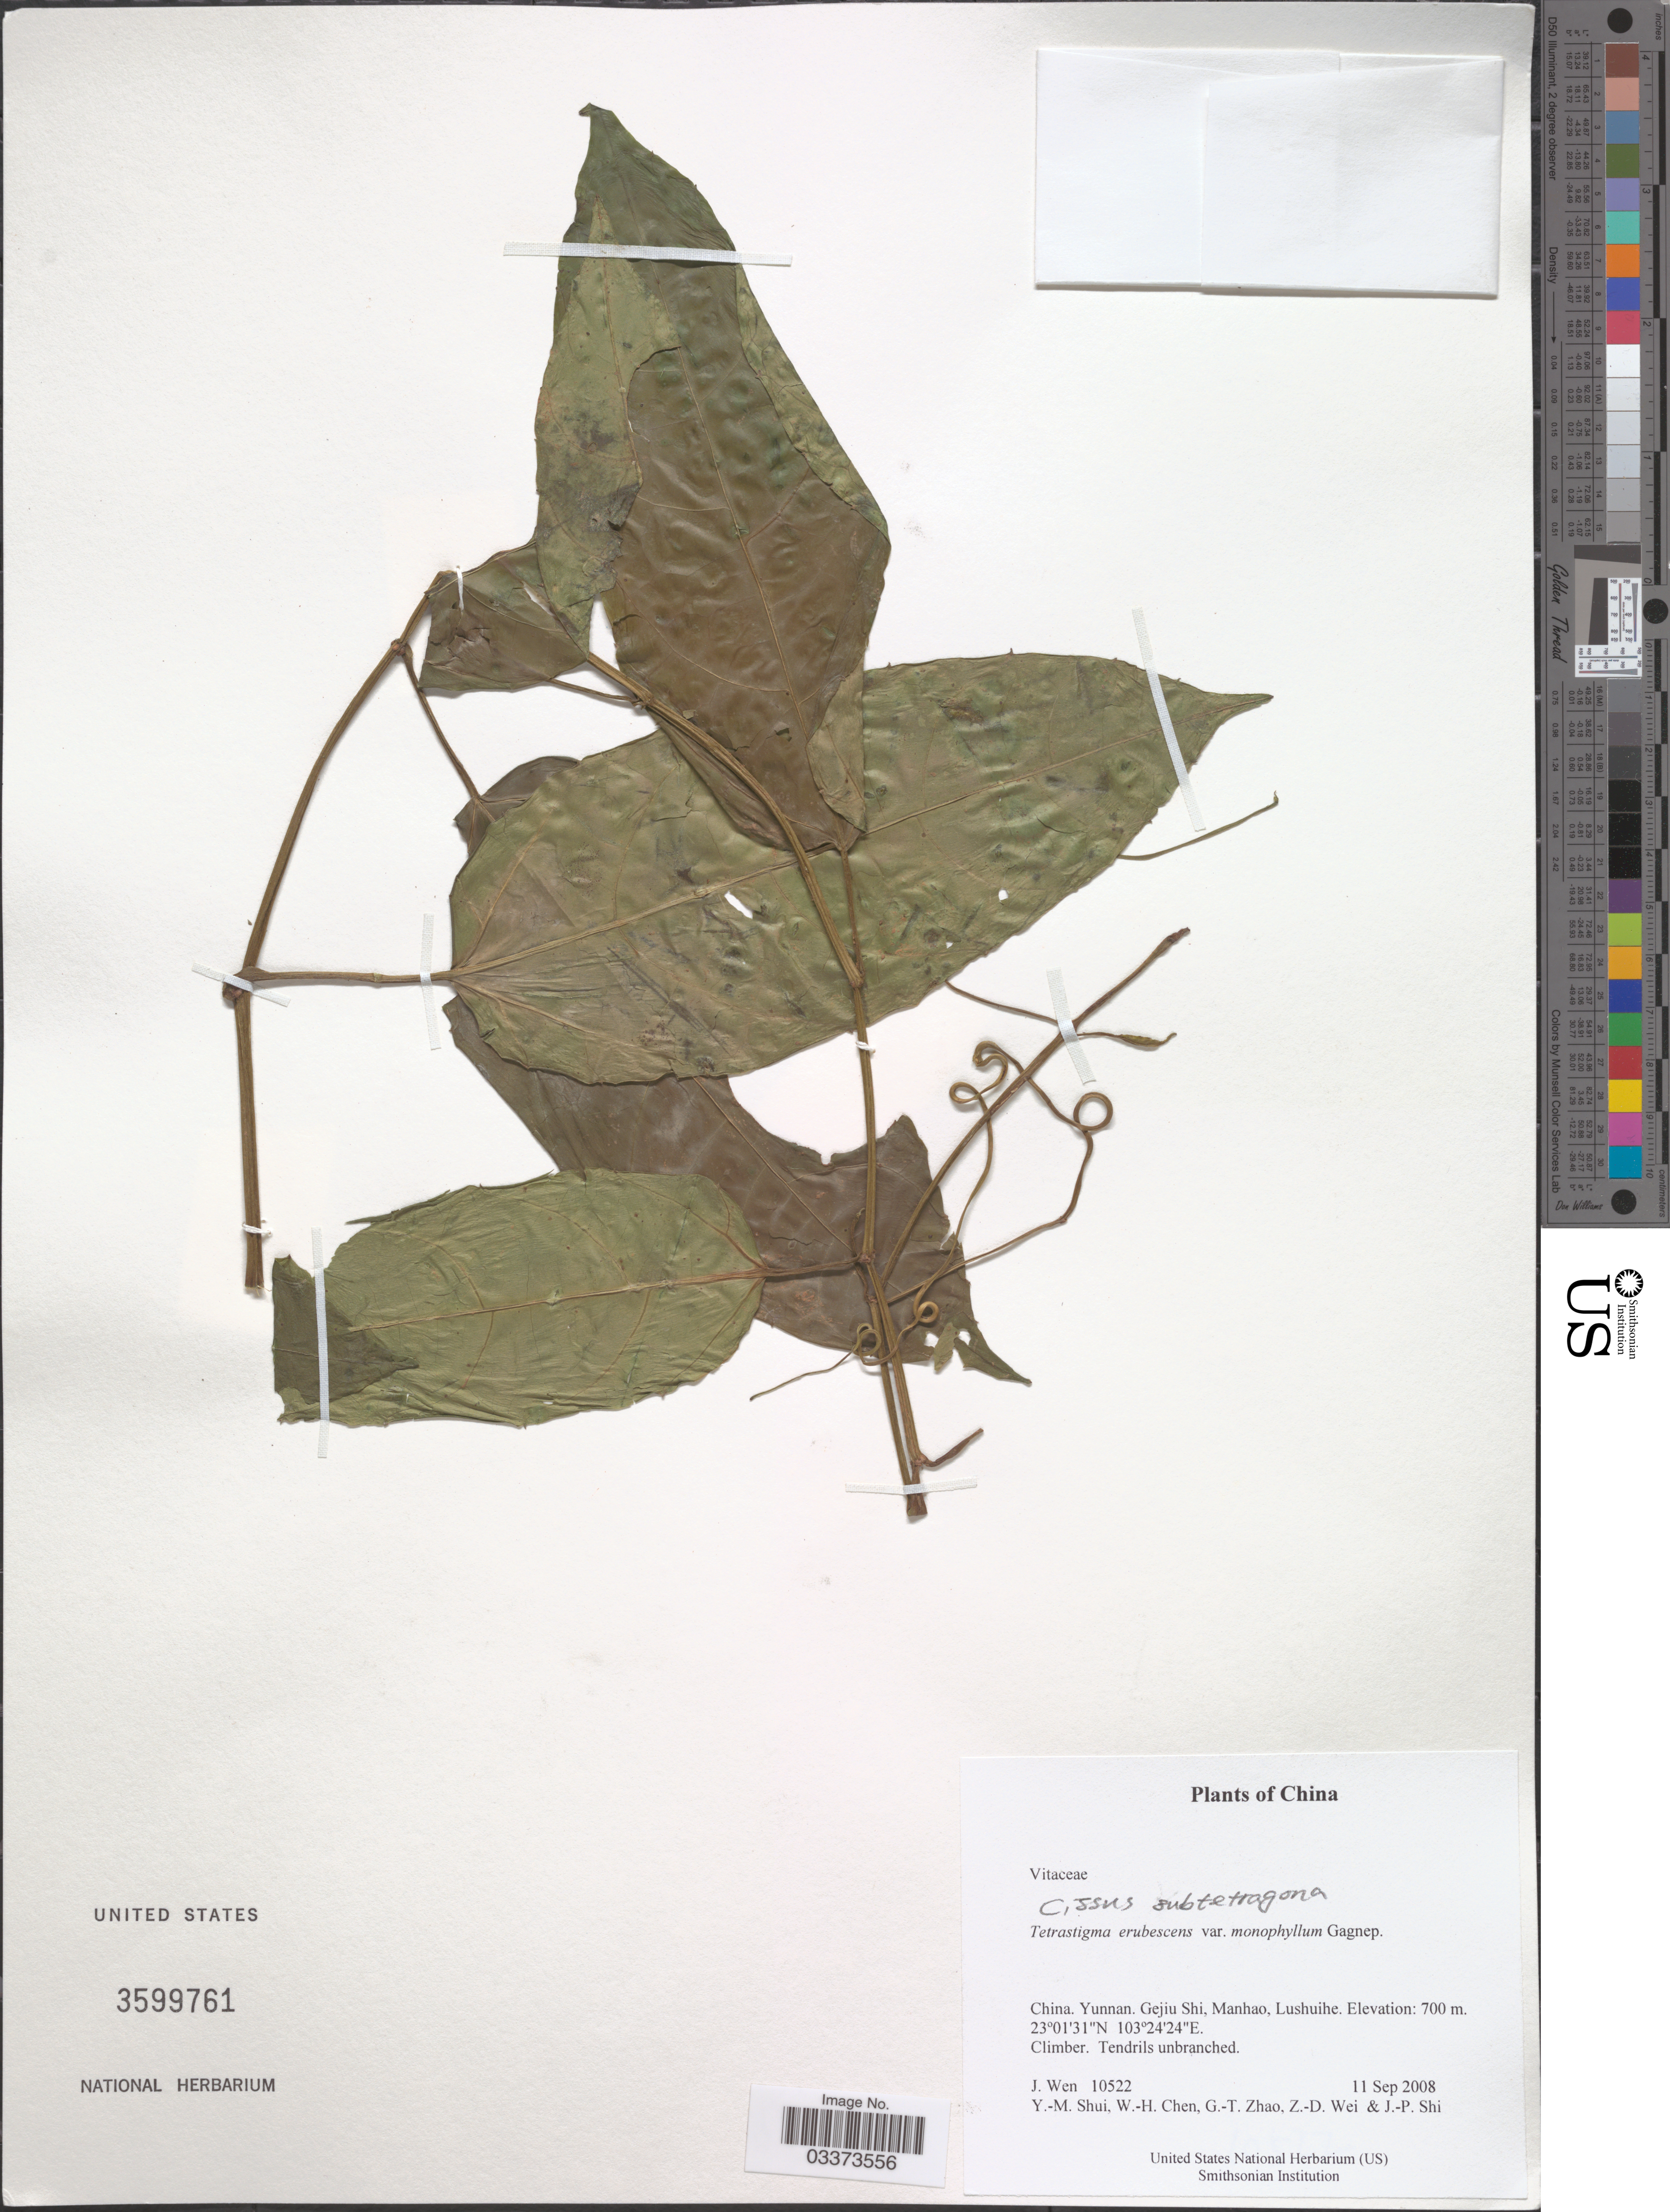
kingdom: Plantae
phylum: Tracheophyta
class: Magnoliopsida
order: Vitales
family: Vitaceae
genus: Cissus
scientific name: Cissus subtetragona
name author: Planch.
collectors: J. Wen, Y. Shui, W. Chen, G. Zhao & et al.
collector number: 10522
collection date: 2008-09-11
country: China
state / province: Yunnan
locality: Gejiu Shi, Manhao, Lushuihe.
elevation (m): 700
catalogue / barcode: US 3599761